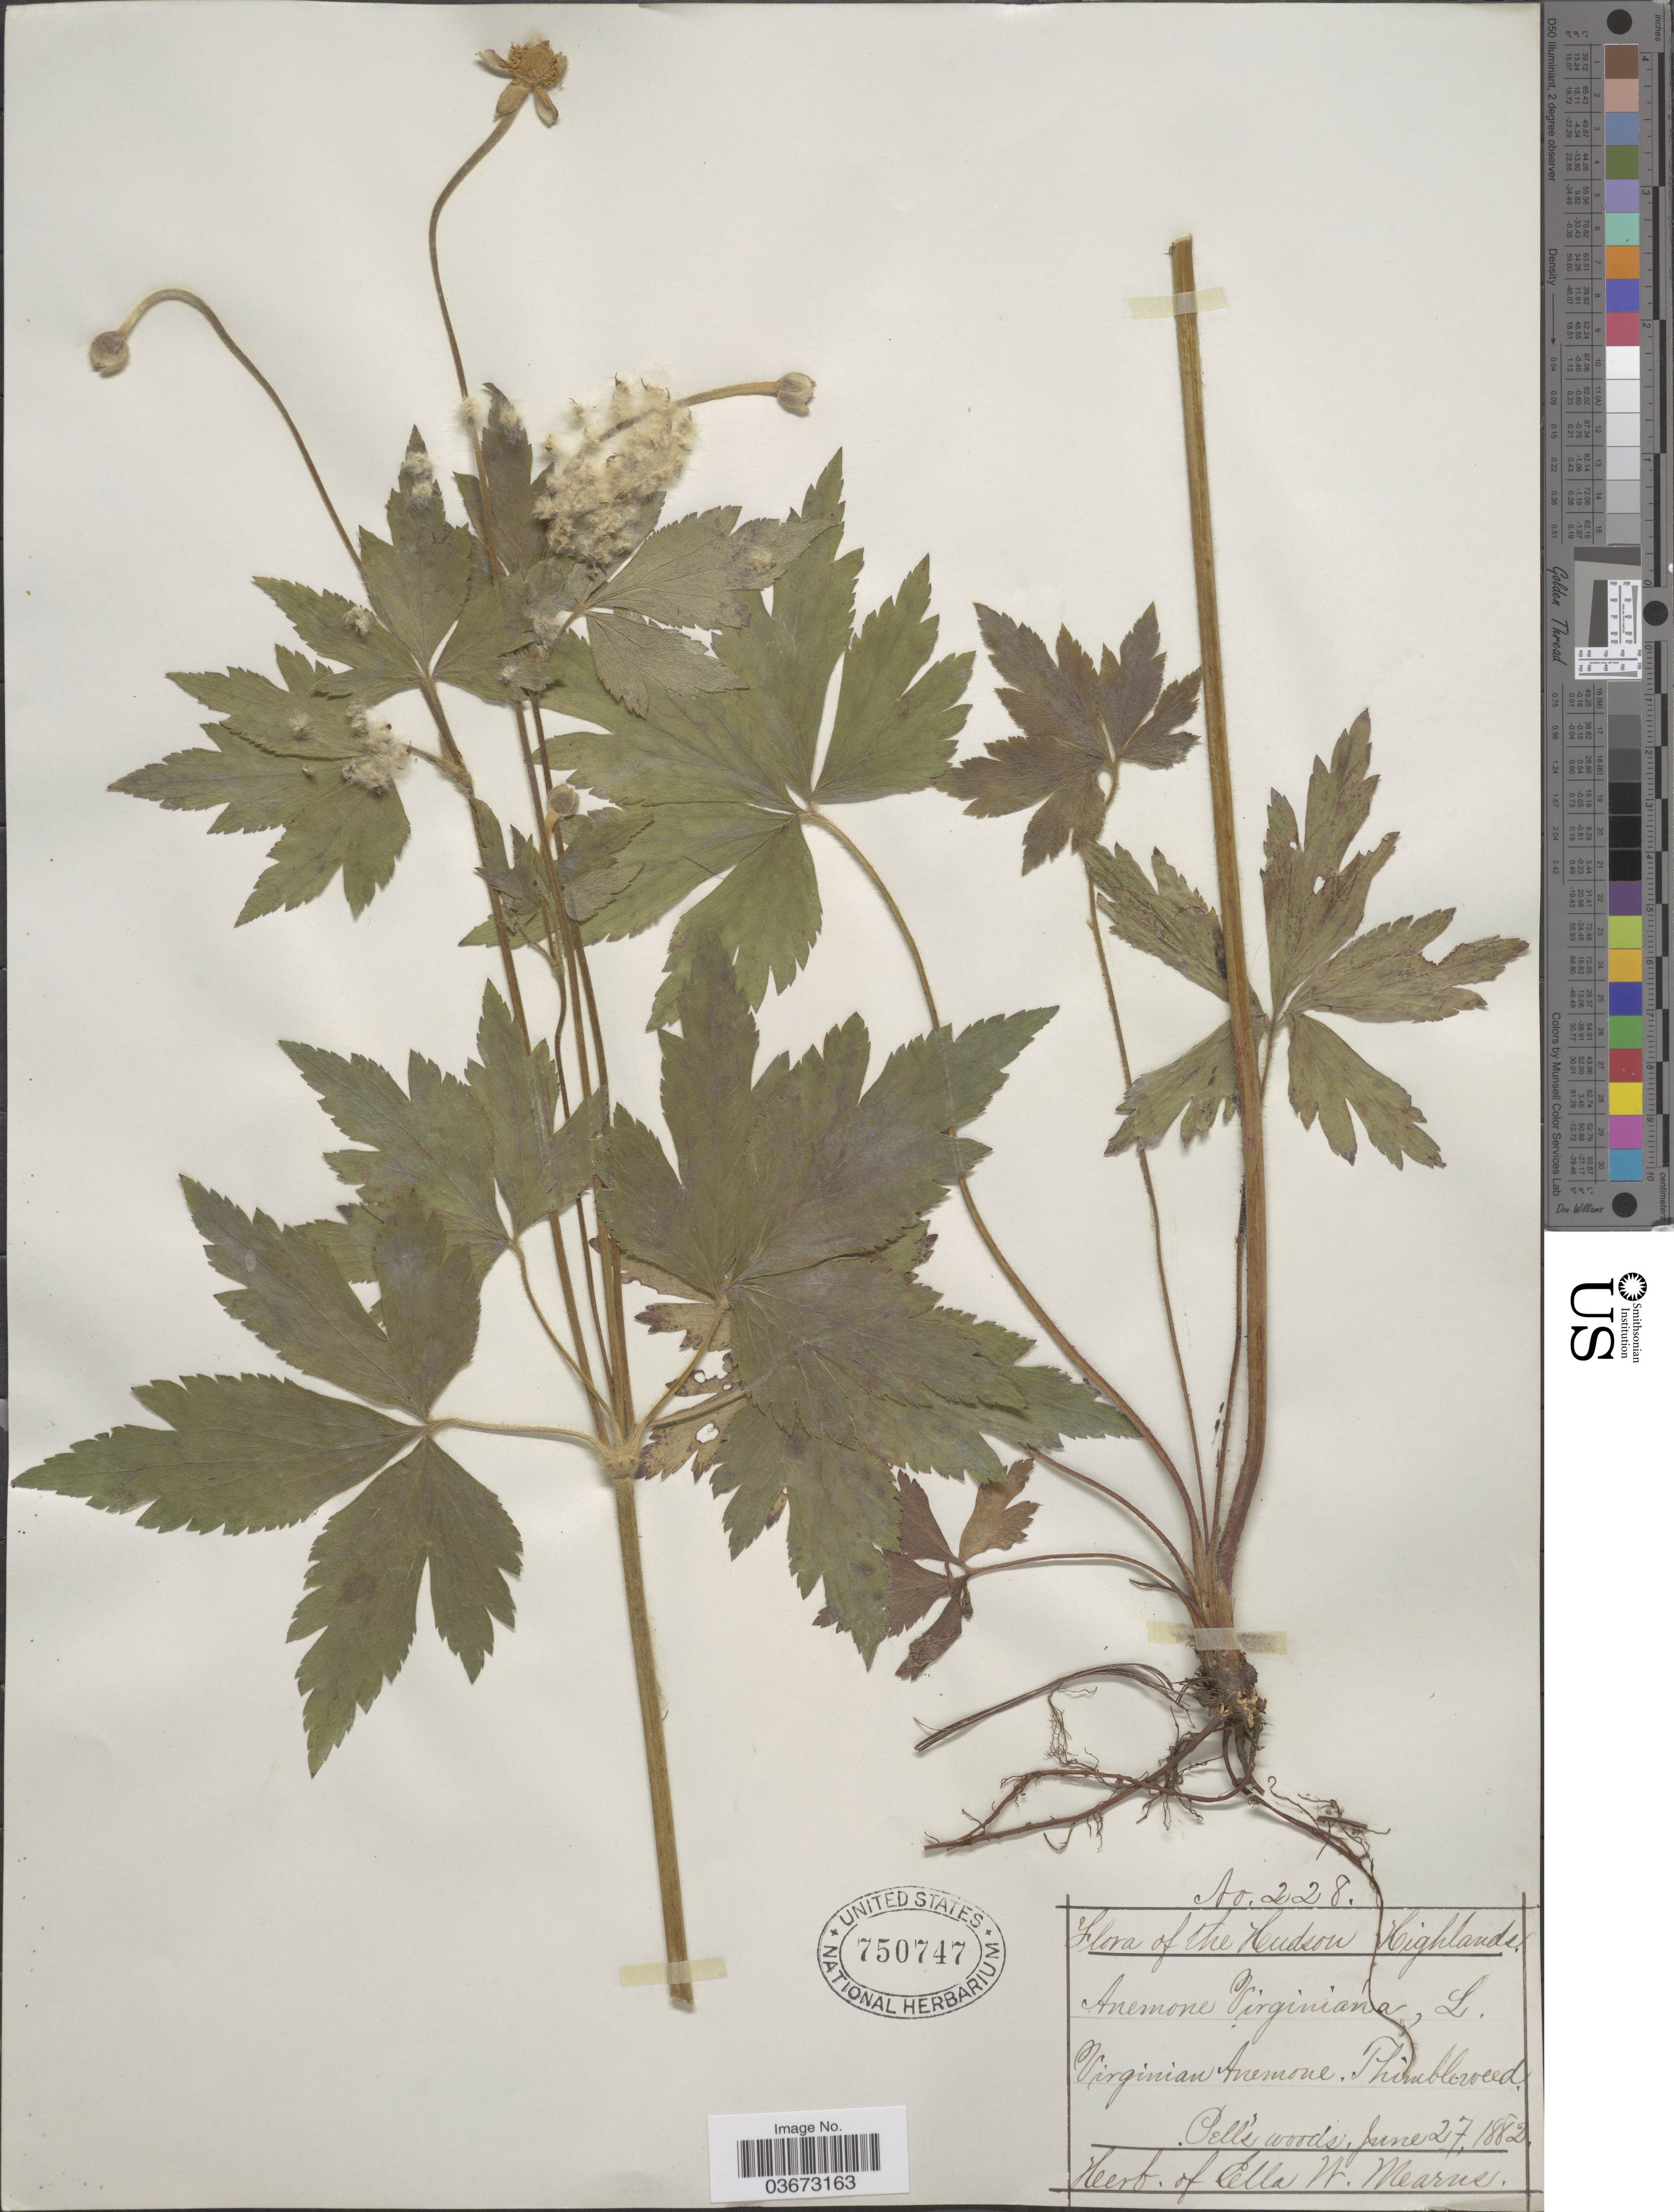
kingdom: Plantae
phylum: Tracheophyta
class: Magnoliopsida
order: Ranunculales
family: Ranunculaceae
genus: Anemone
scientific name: Anemone virginiana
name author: L.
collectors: ex herb. Ella W. Mearns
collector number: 228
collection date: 1882-06-27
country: United States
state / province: New York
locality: Hudson Highlands. Pell's woods.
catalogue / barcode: US 750747